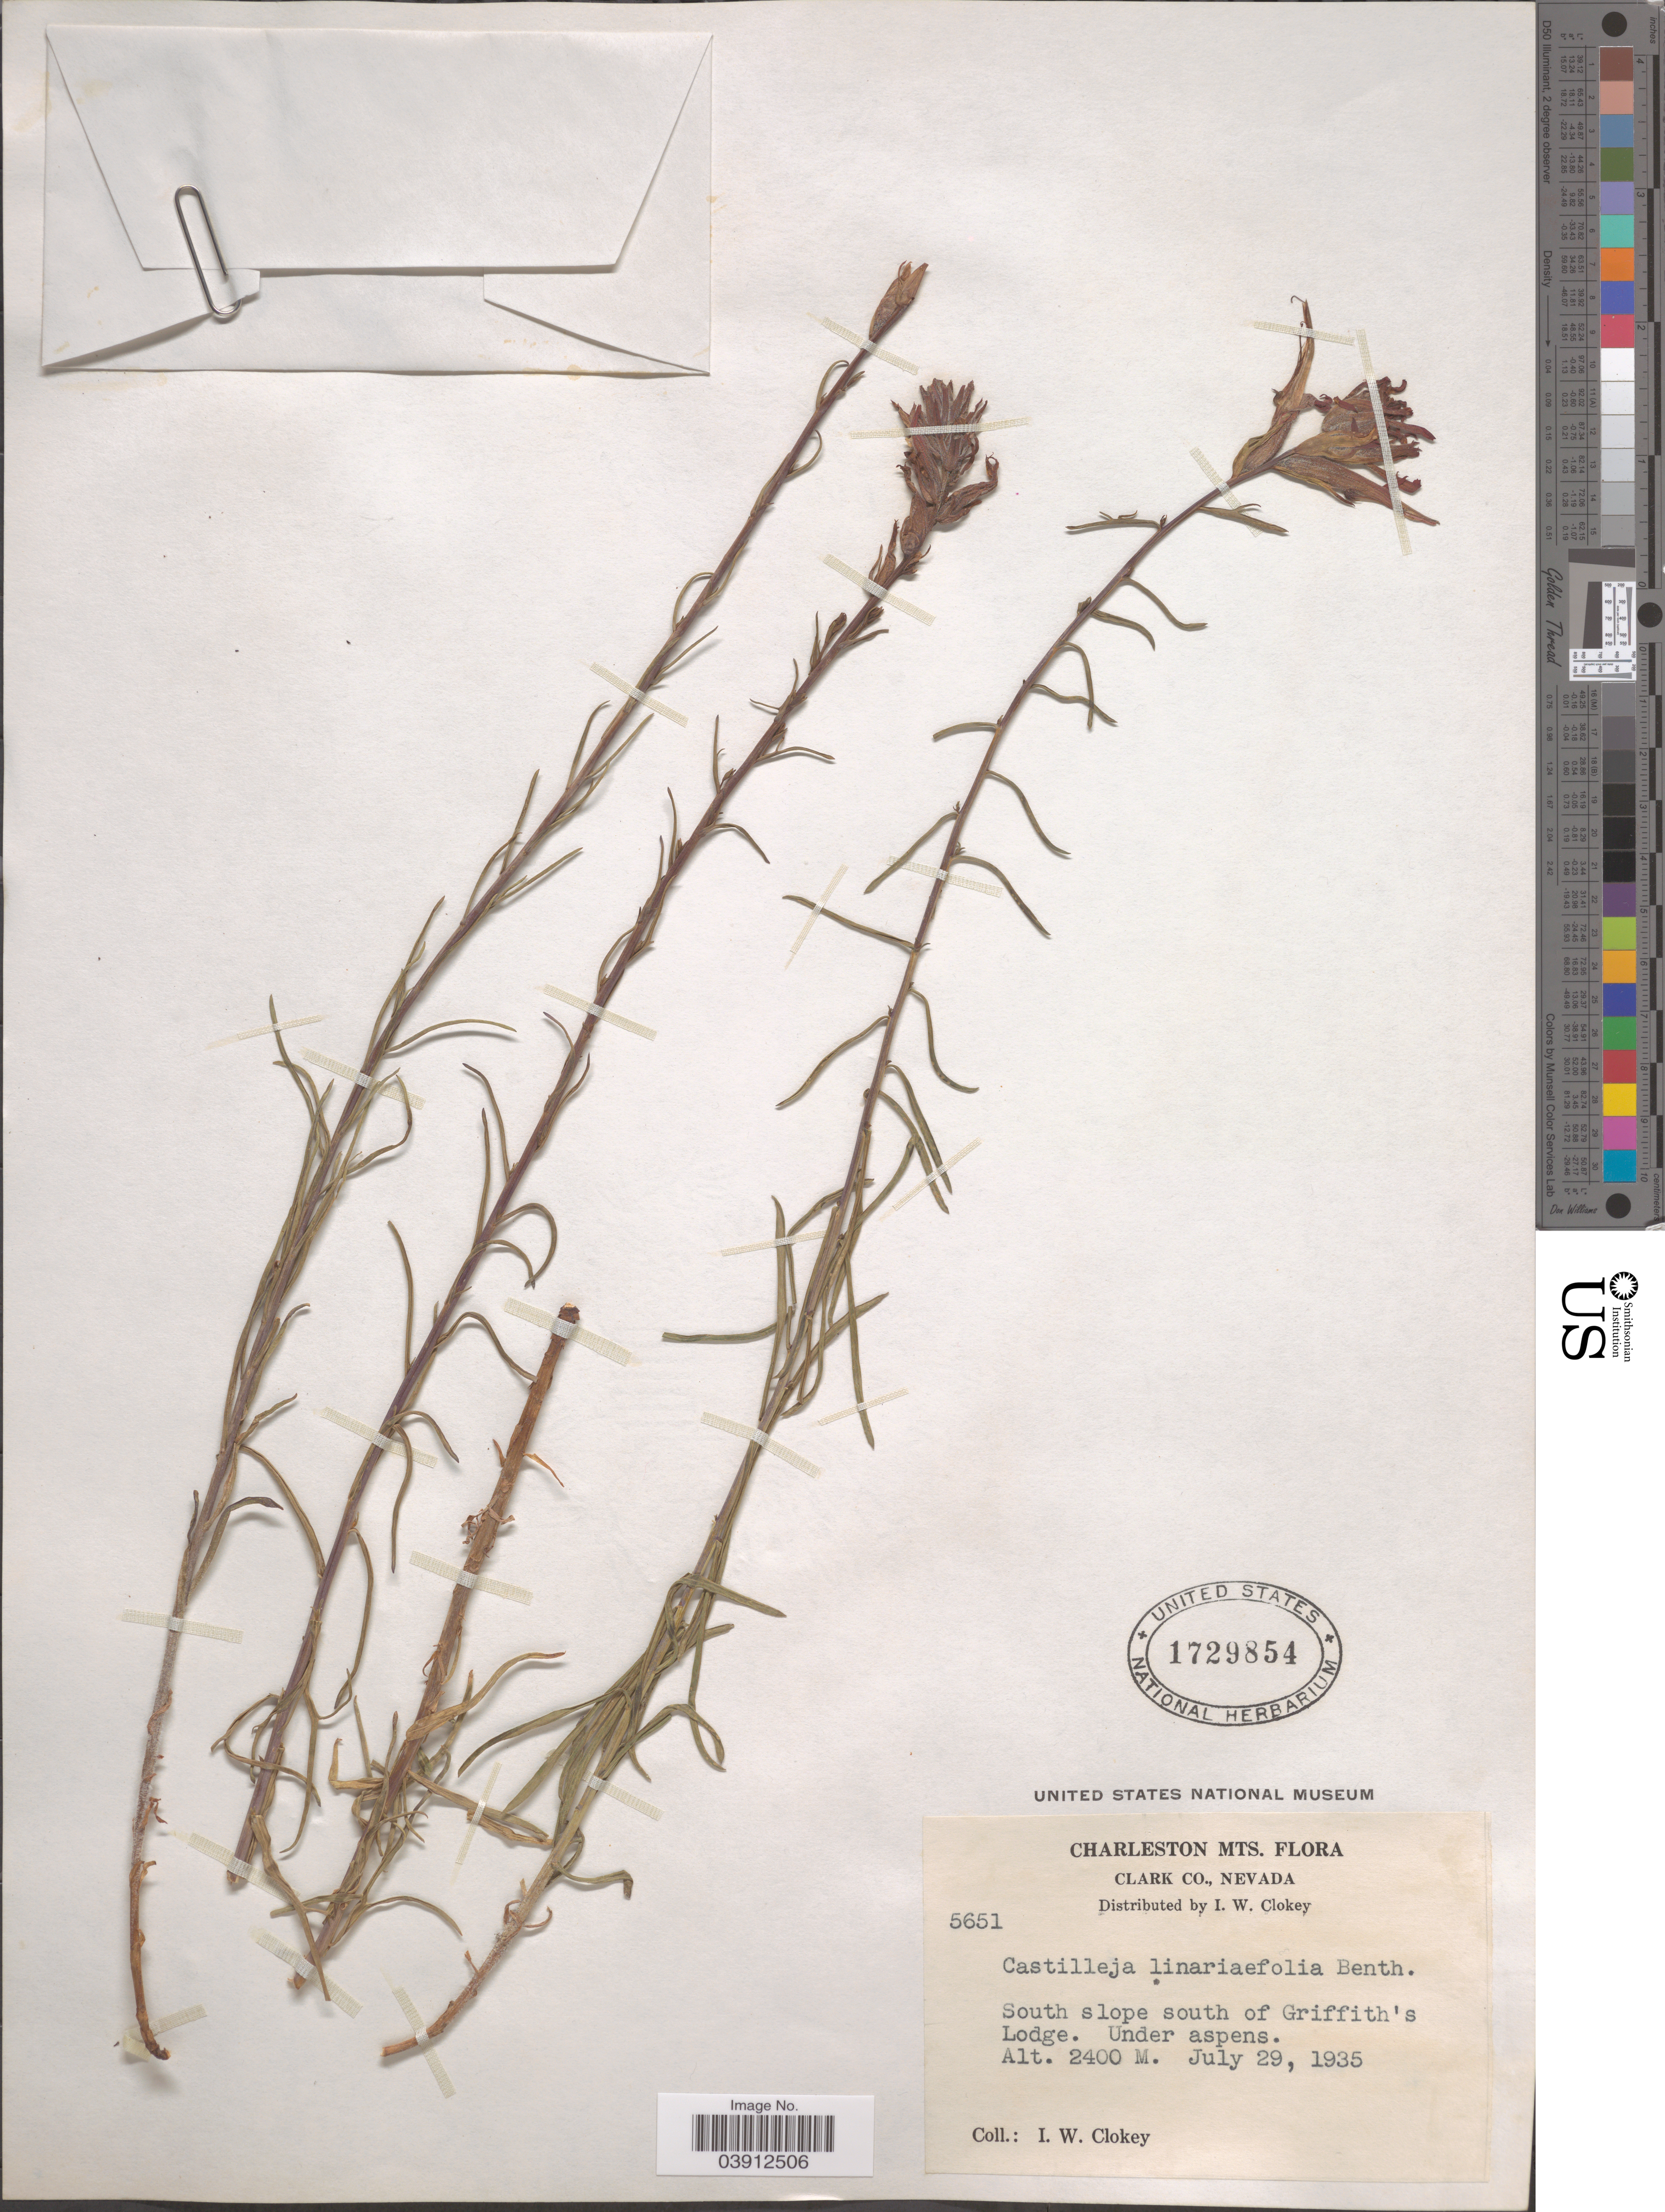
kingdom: Plantae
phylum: Tracheophyta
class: Magnoliopsida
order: Lamiales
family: Orobanchaceae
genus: Castilleja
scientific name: Castilleja linariifolia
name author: Benth.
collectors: I. W. Clokey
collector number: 5651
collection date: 1935-07-29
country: United States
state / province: Nevada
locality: Charleston Mts. Clark Co. South slope south of Griffith's Lodge. Under aspens.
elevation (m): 2400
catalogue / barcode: US 1729854